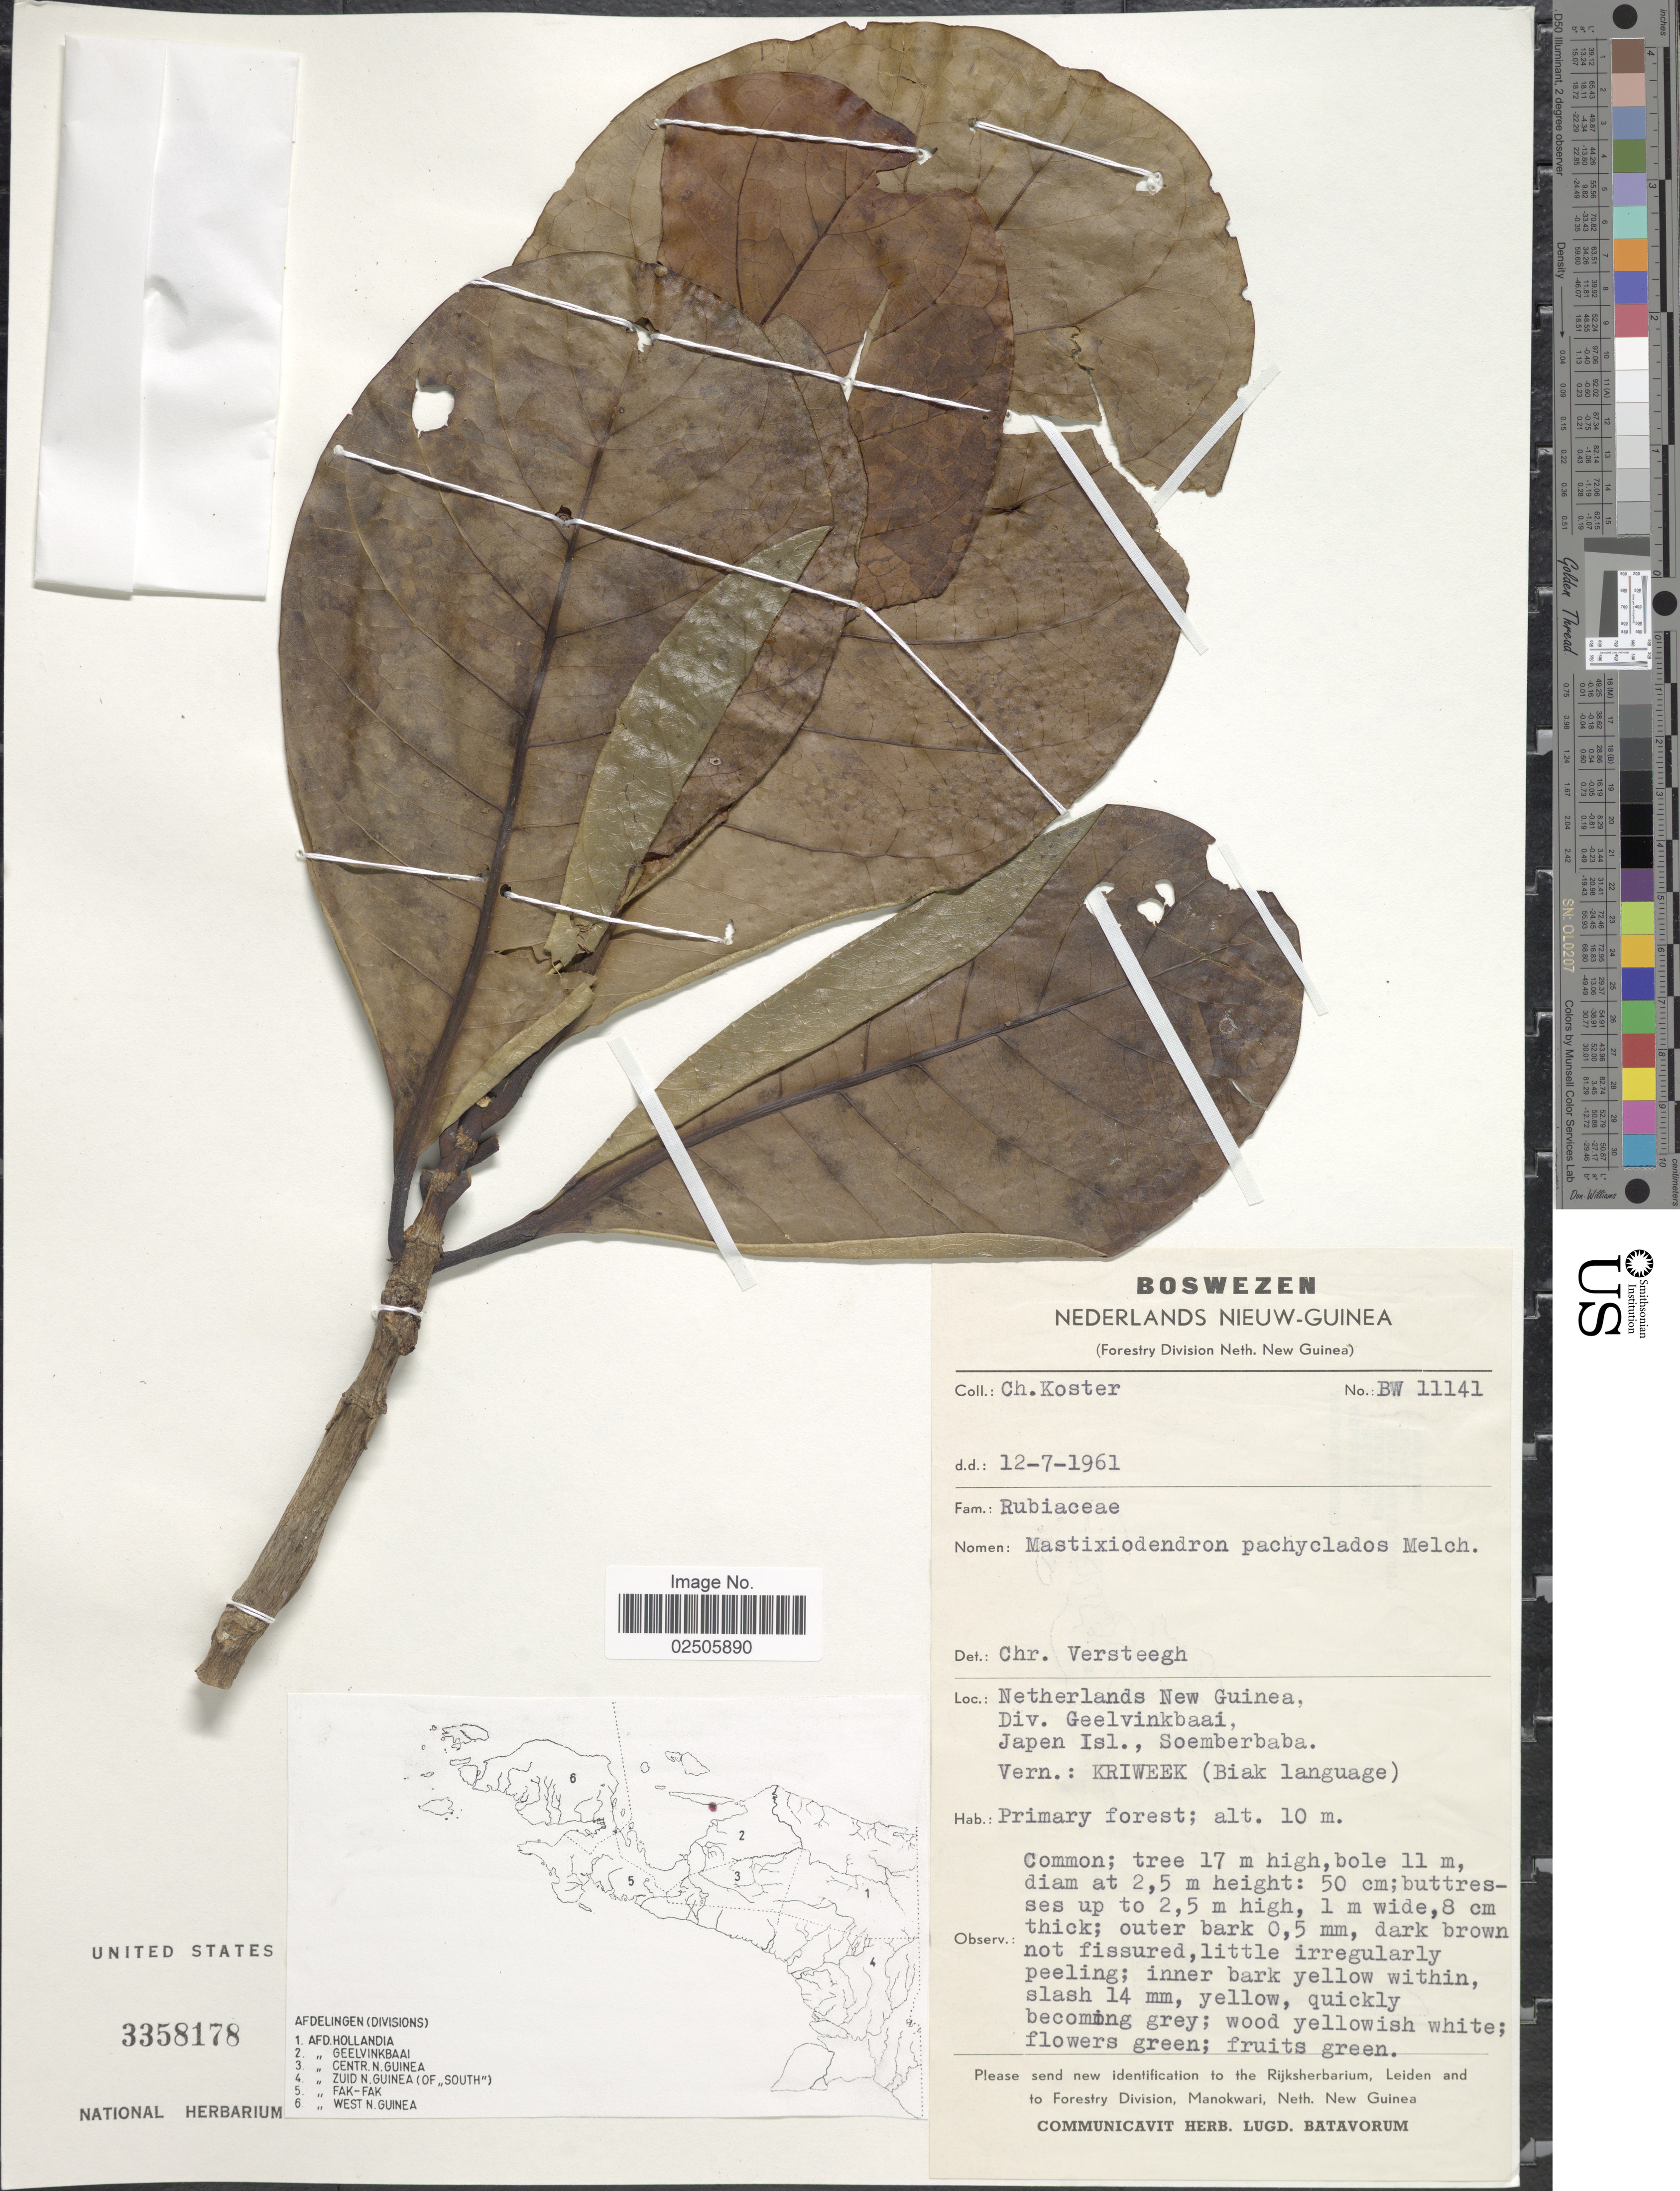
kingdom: Plantae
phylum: Tracheophyta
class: Magnoliopsida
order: Gentianales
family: Rubiaceae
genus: Mastixiodendron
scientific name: Mastixiodendron pachyclados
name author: Melch.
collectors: C. Koster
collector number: BW11141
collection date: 1961-07-12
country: Indonesia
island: New Guinea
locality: Nederlands Nieuw-Guinea, Netherlands New Guinea, Div. Geelvinkbaai, Japen Isl., Soemberbaba, Vern: Kriweek (Biak language)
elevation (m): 10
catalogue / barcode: US 3358178